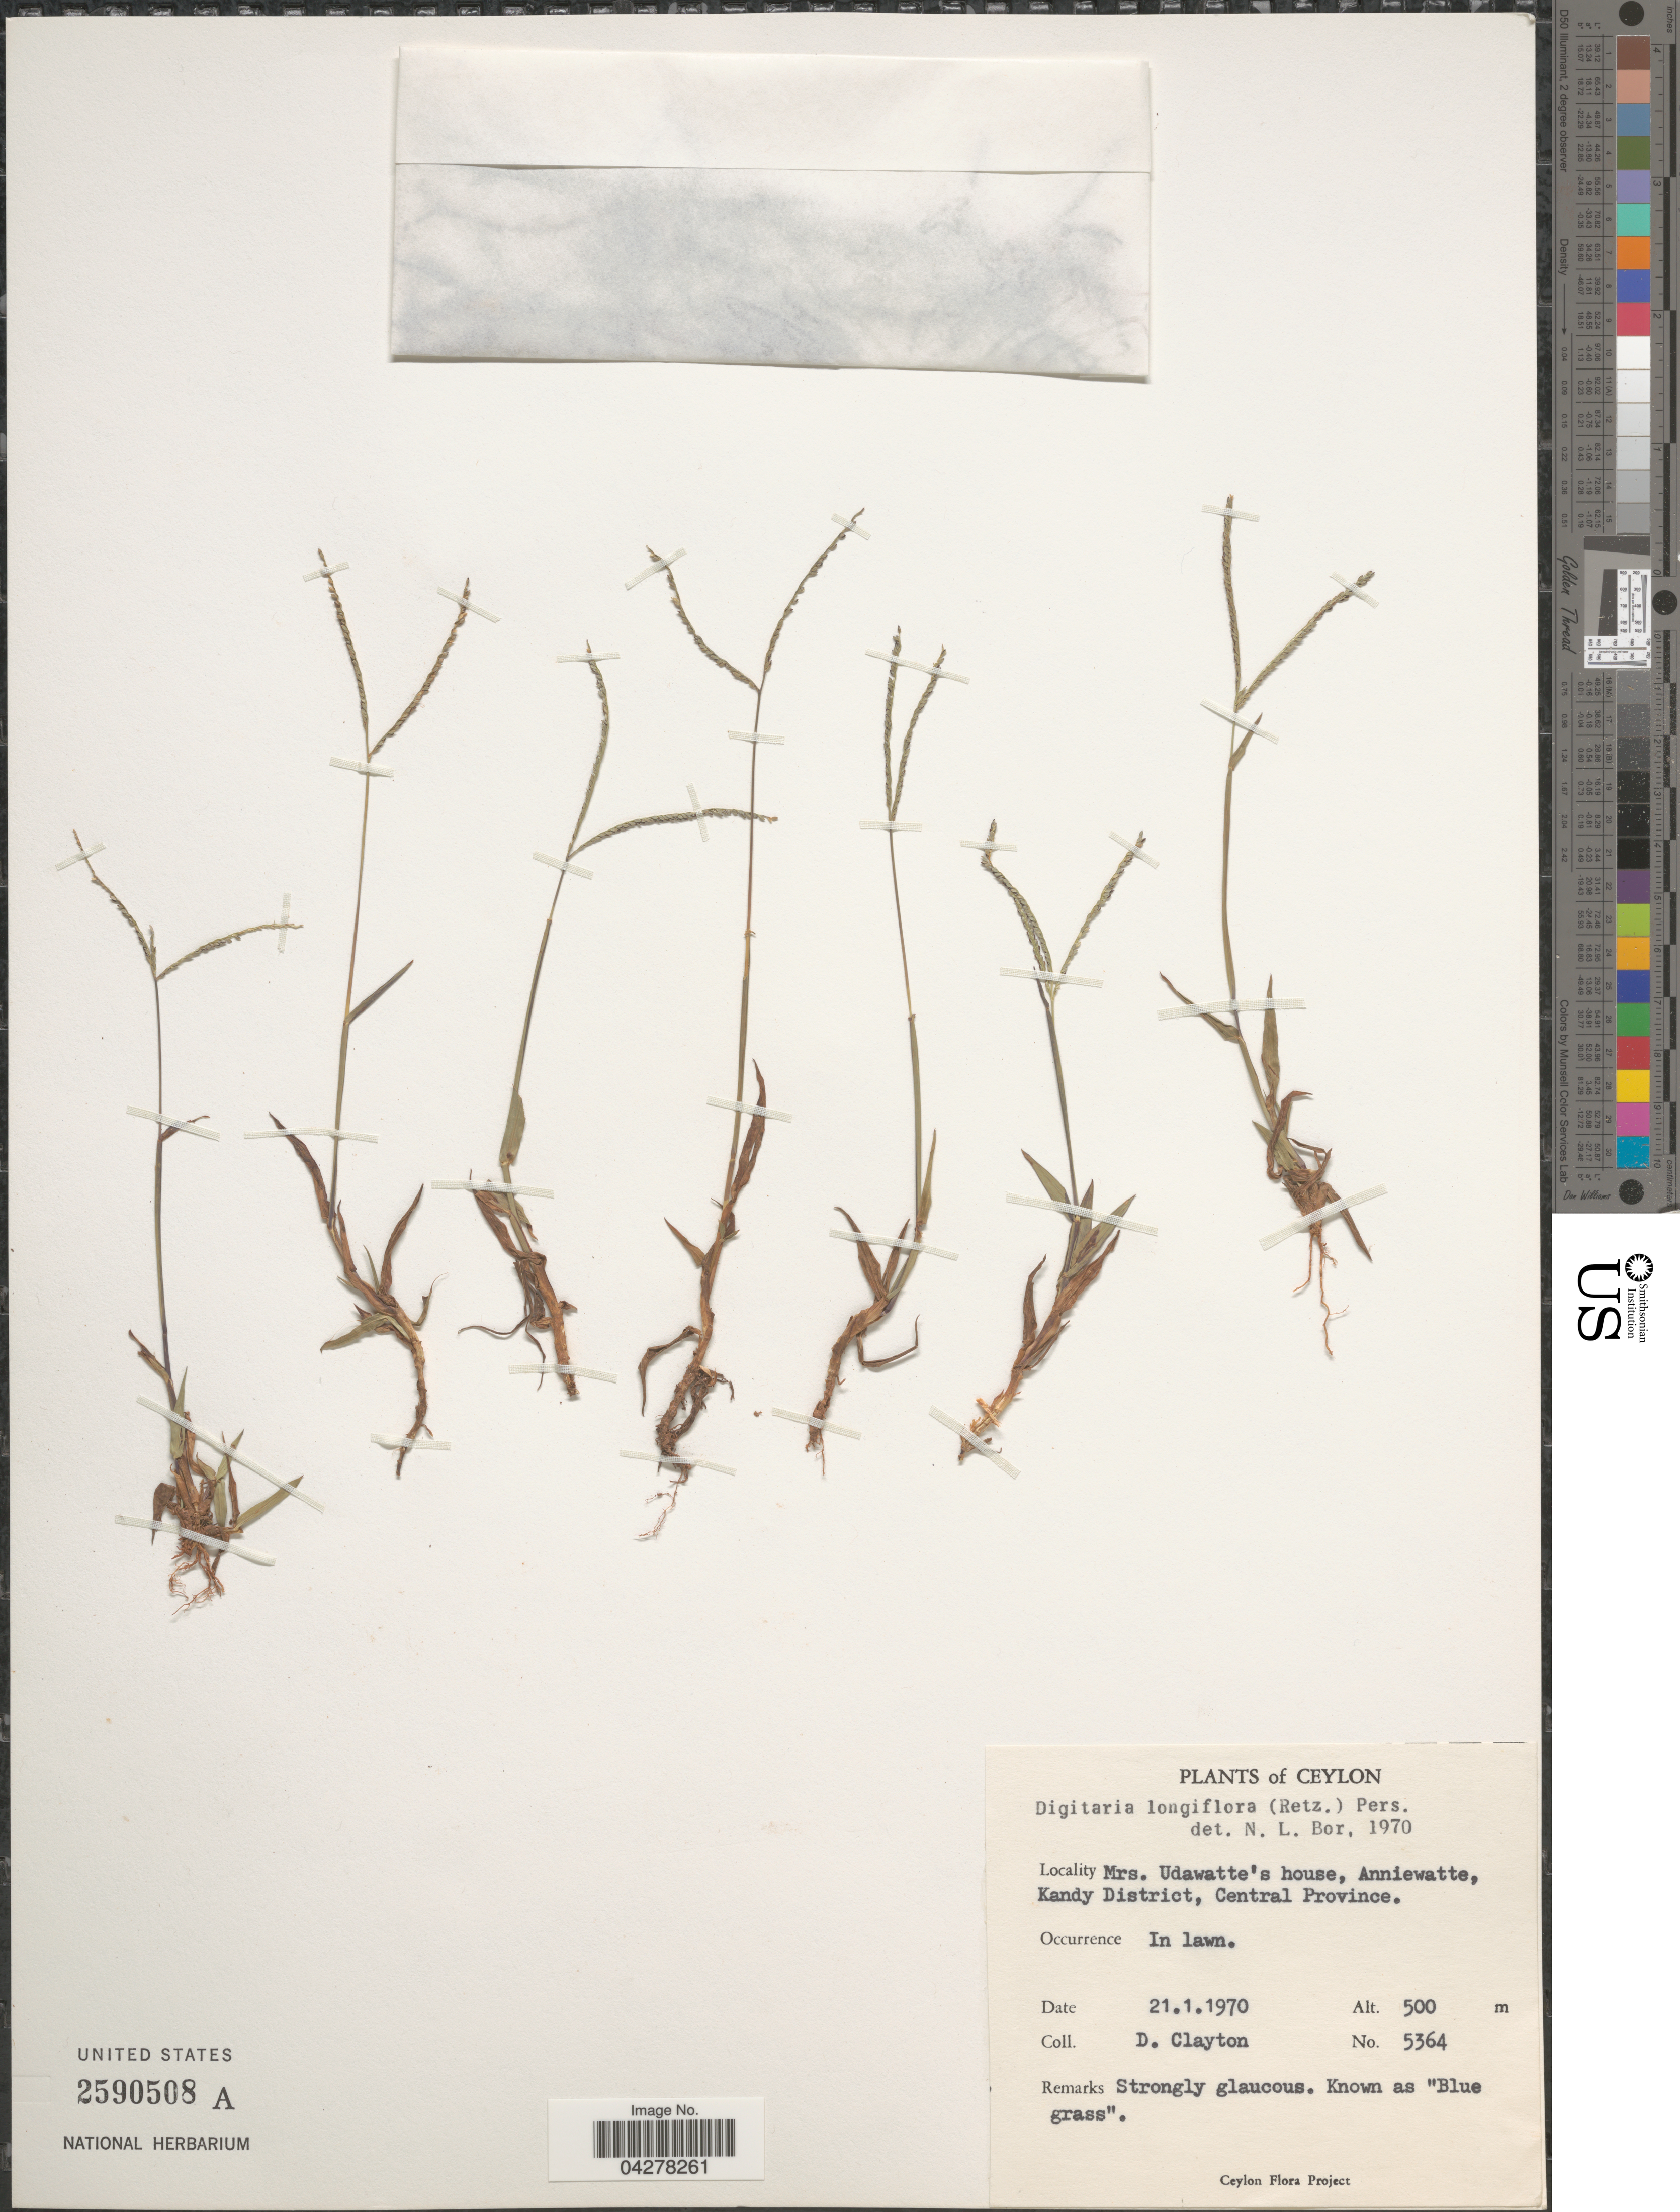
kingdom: Plantae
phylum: Tracheophyta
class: Liliopsida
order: Poales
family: Poaceae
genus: Digitaria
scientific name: Digitaria longiflora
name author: (Retz.) Pers.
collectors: D. Clayton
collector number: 5364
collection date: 1970-01-21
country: Sri Lanka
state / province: Central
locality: Ceylon. Mrs. Udawatte's house, Anniewatte, Kandy District. In lawn.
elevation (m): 500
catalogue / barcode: US 2590508A